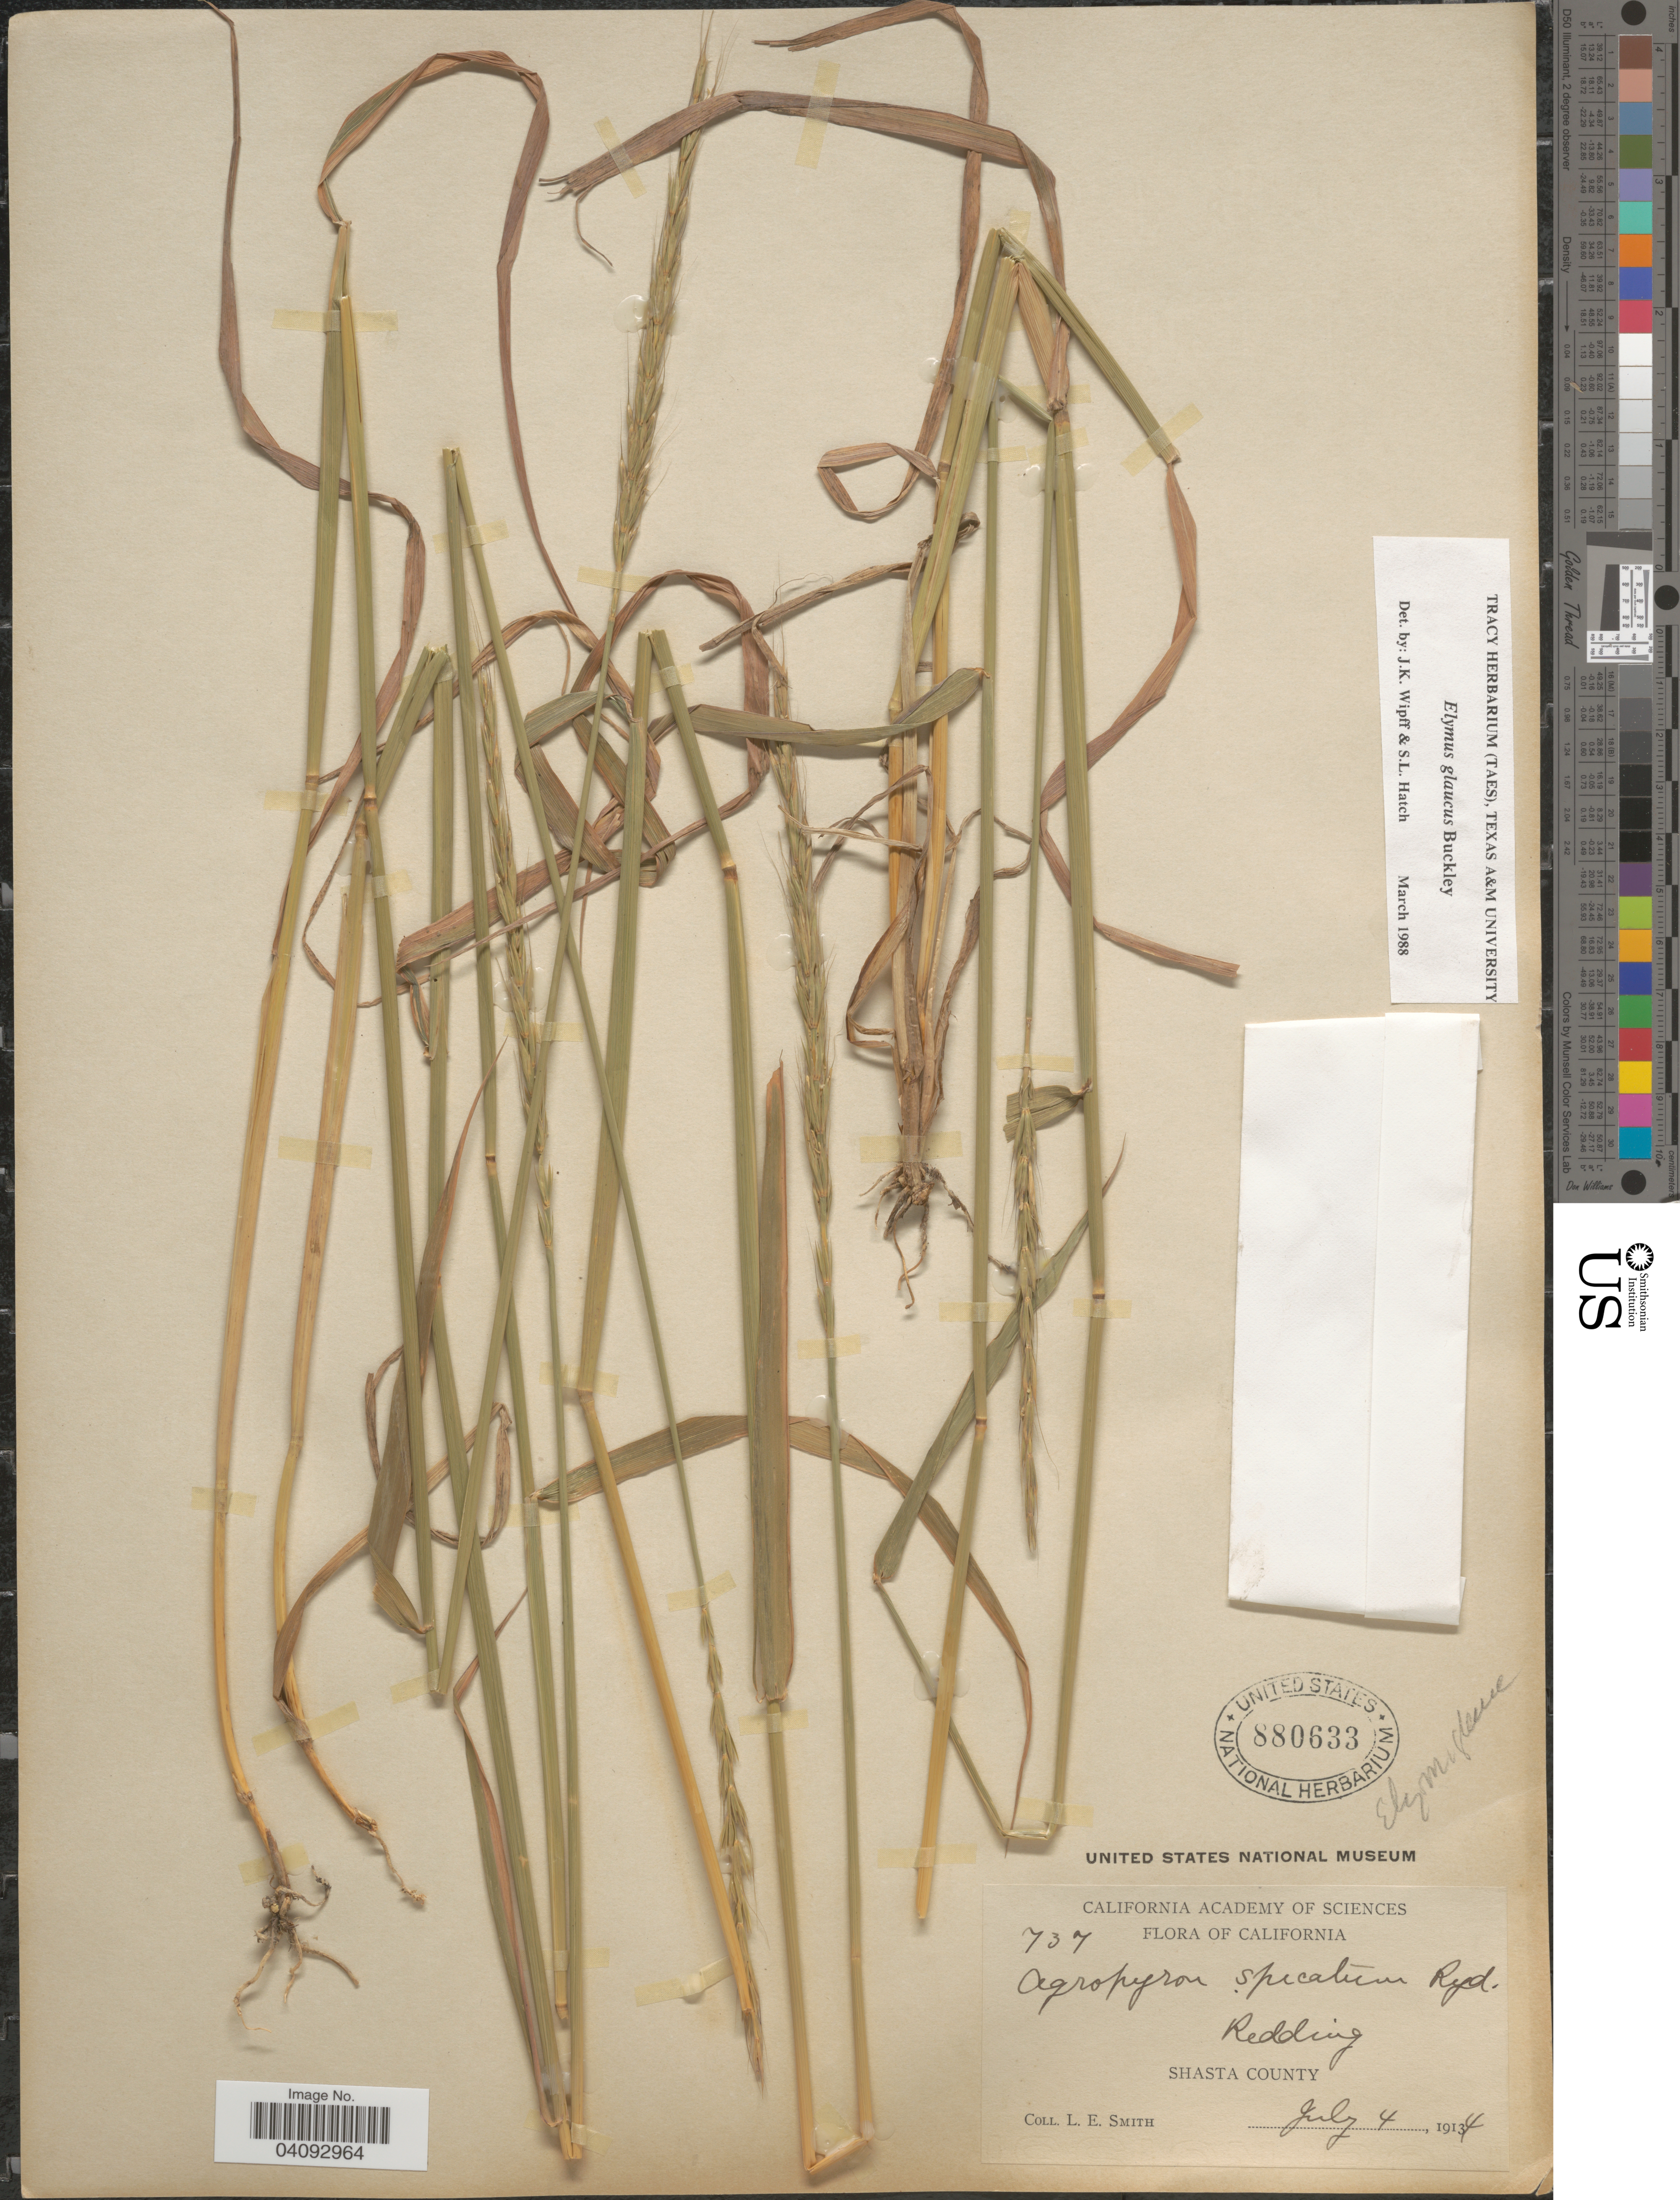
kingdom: Plantae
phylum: Tracheophyta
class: Liliopsida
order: Poales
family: Poaceae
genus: Elymus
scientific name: Elymus glaucus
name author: Buckley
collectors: L. E. Smith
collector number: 737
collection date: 1914-07-04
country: United States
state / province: California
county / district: Shasta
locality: Redding. Shasta County.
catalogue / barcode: US 880633